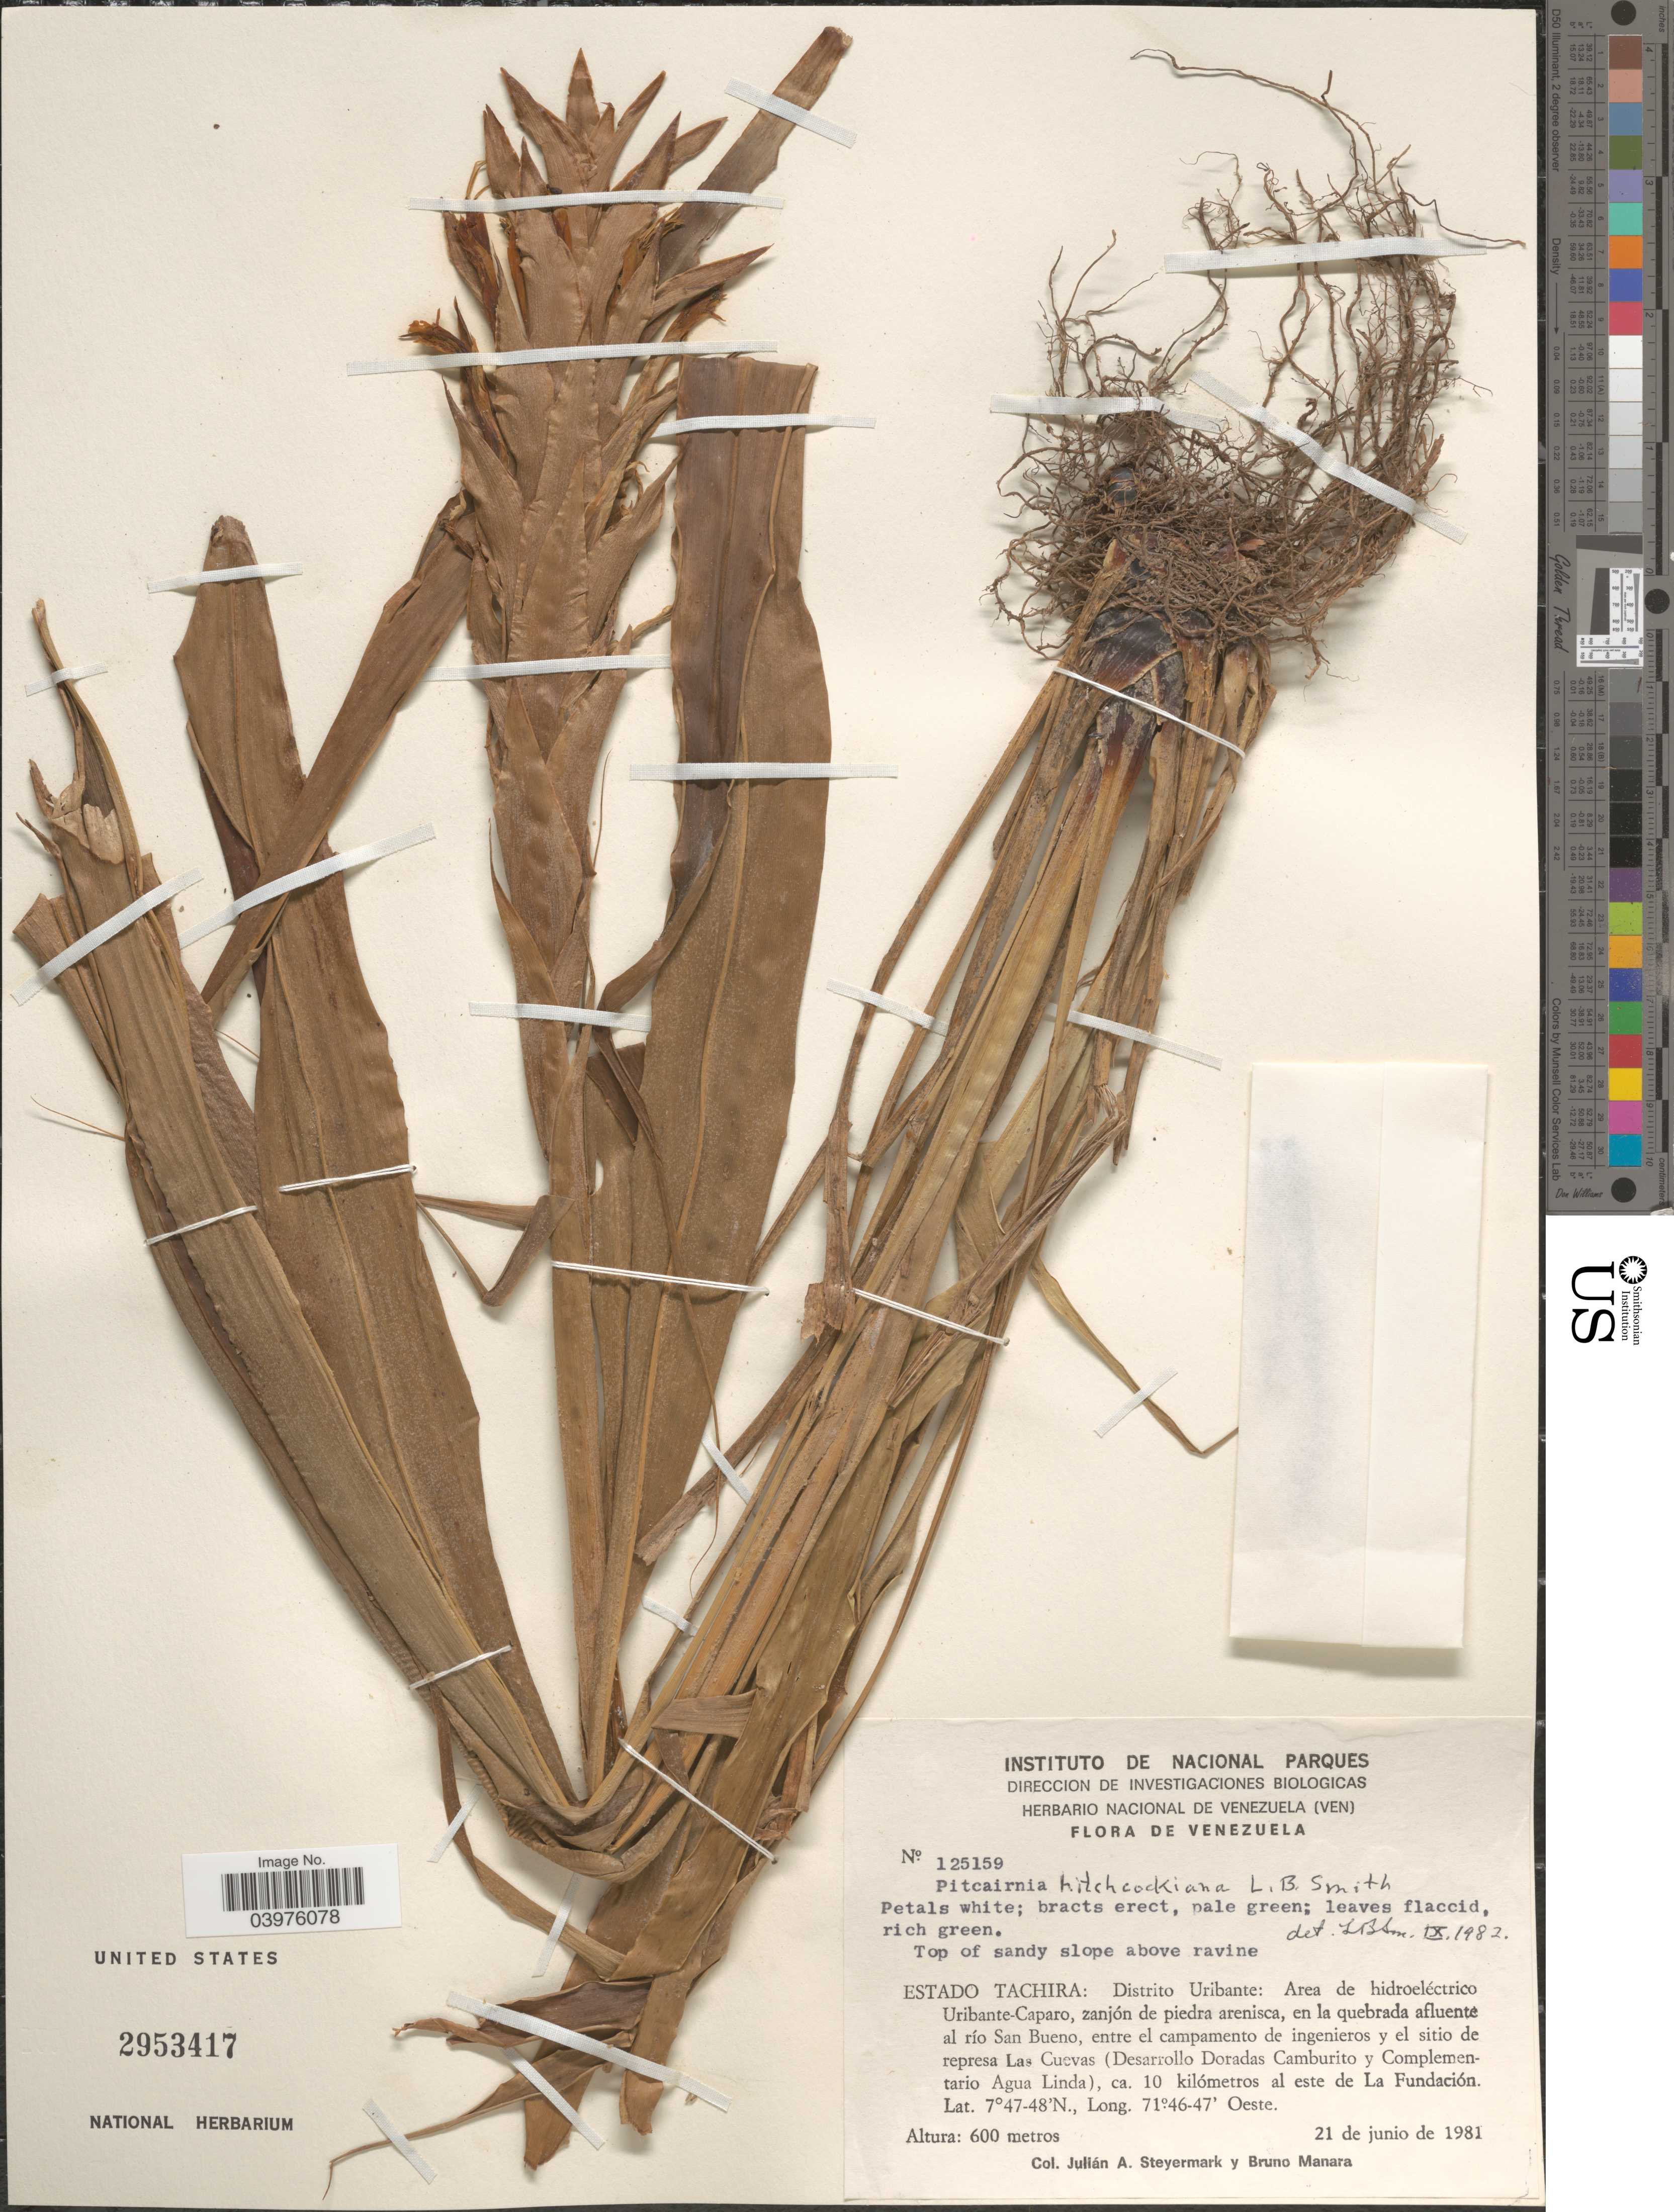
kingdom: Plantae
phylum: Tracheophyta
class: Liliopsida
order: Poales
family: Bromeliaceae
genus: Pitcairnia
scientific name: Pitcairnia hitchcockiana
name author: L.B. Sm.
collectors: J. Steyermark & B. Manara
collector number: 125159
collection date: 1981-06-21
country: Venezuela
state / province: Tachira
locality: Top of sandy slope above ravine. Distrito Uribante: Area de hidroeléctrico Uribante-Caparo, zanjón de piedra arenisca, en la quebrada afluente al río San Bueno, entre el campamento de ingenieros y el sitio de represa Las Cuevas (Desarrollo Doradas Camburito y Complementario Agua Linda), ca. 10 kilómetros al este de La Fundación.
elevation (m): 600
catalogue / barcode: US 2953417